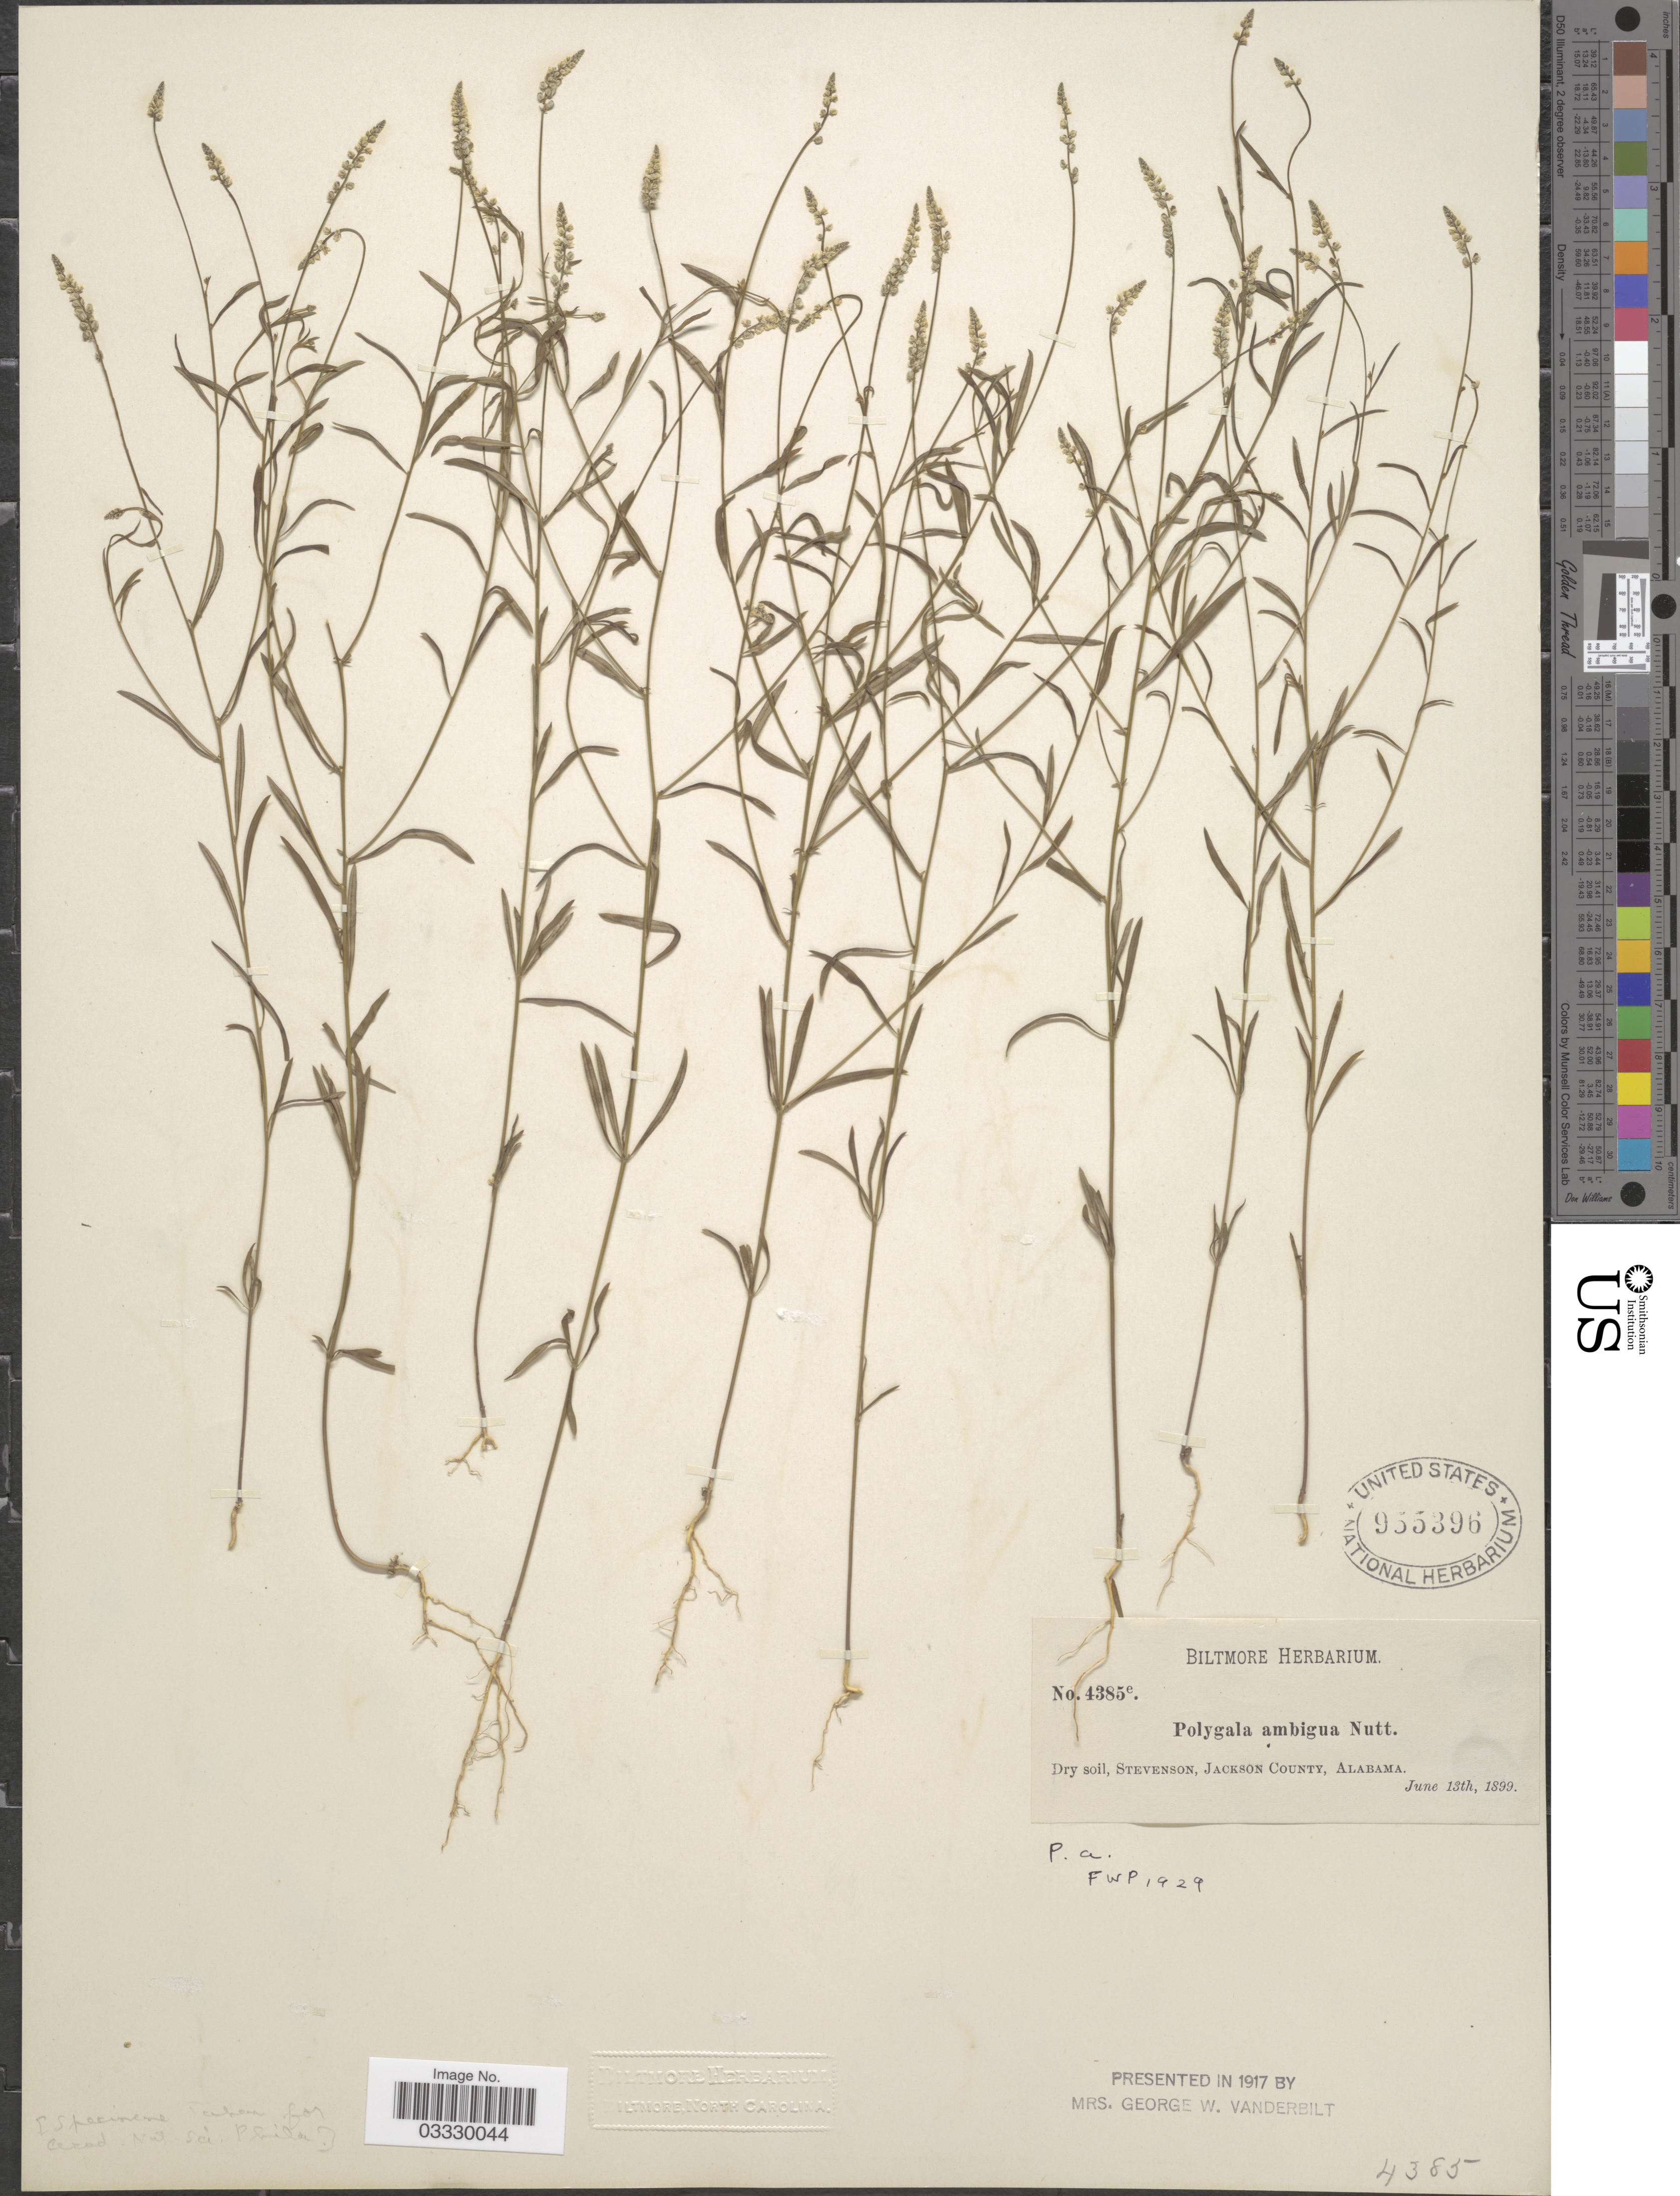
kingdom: Plantae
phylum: Tracheophyta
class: Magnoliopsida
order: Fabales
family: Polygalaceae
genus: Polygala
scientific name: Polygala ambigua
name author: Nutt.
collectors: ex herb. Biltmore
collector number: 4385e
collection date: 1899-06-13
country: United States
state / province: Alabama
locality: Stevenson, Jackson County.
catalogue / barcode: US 955396